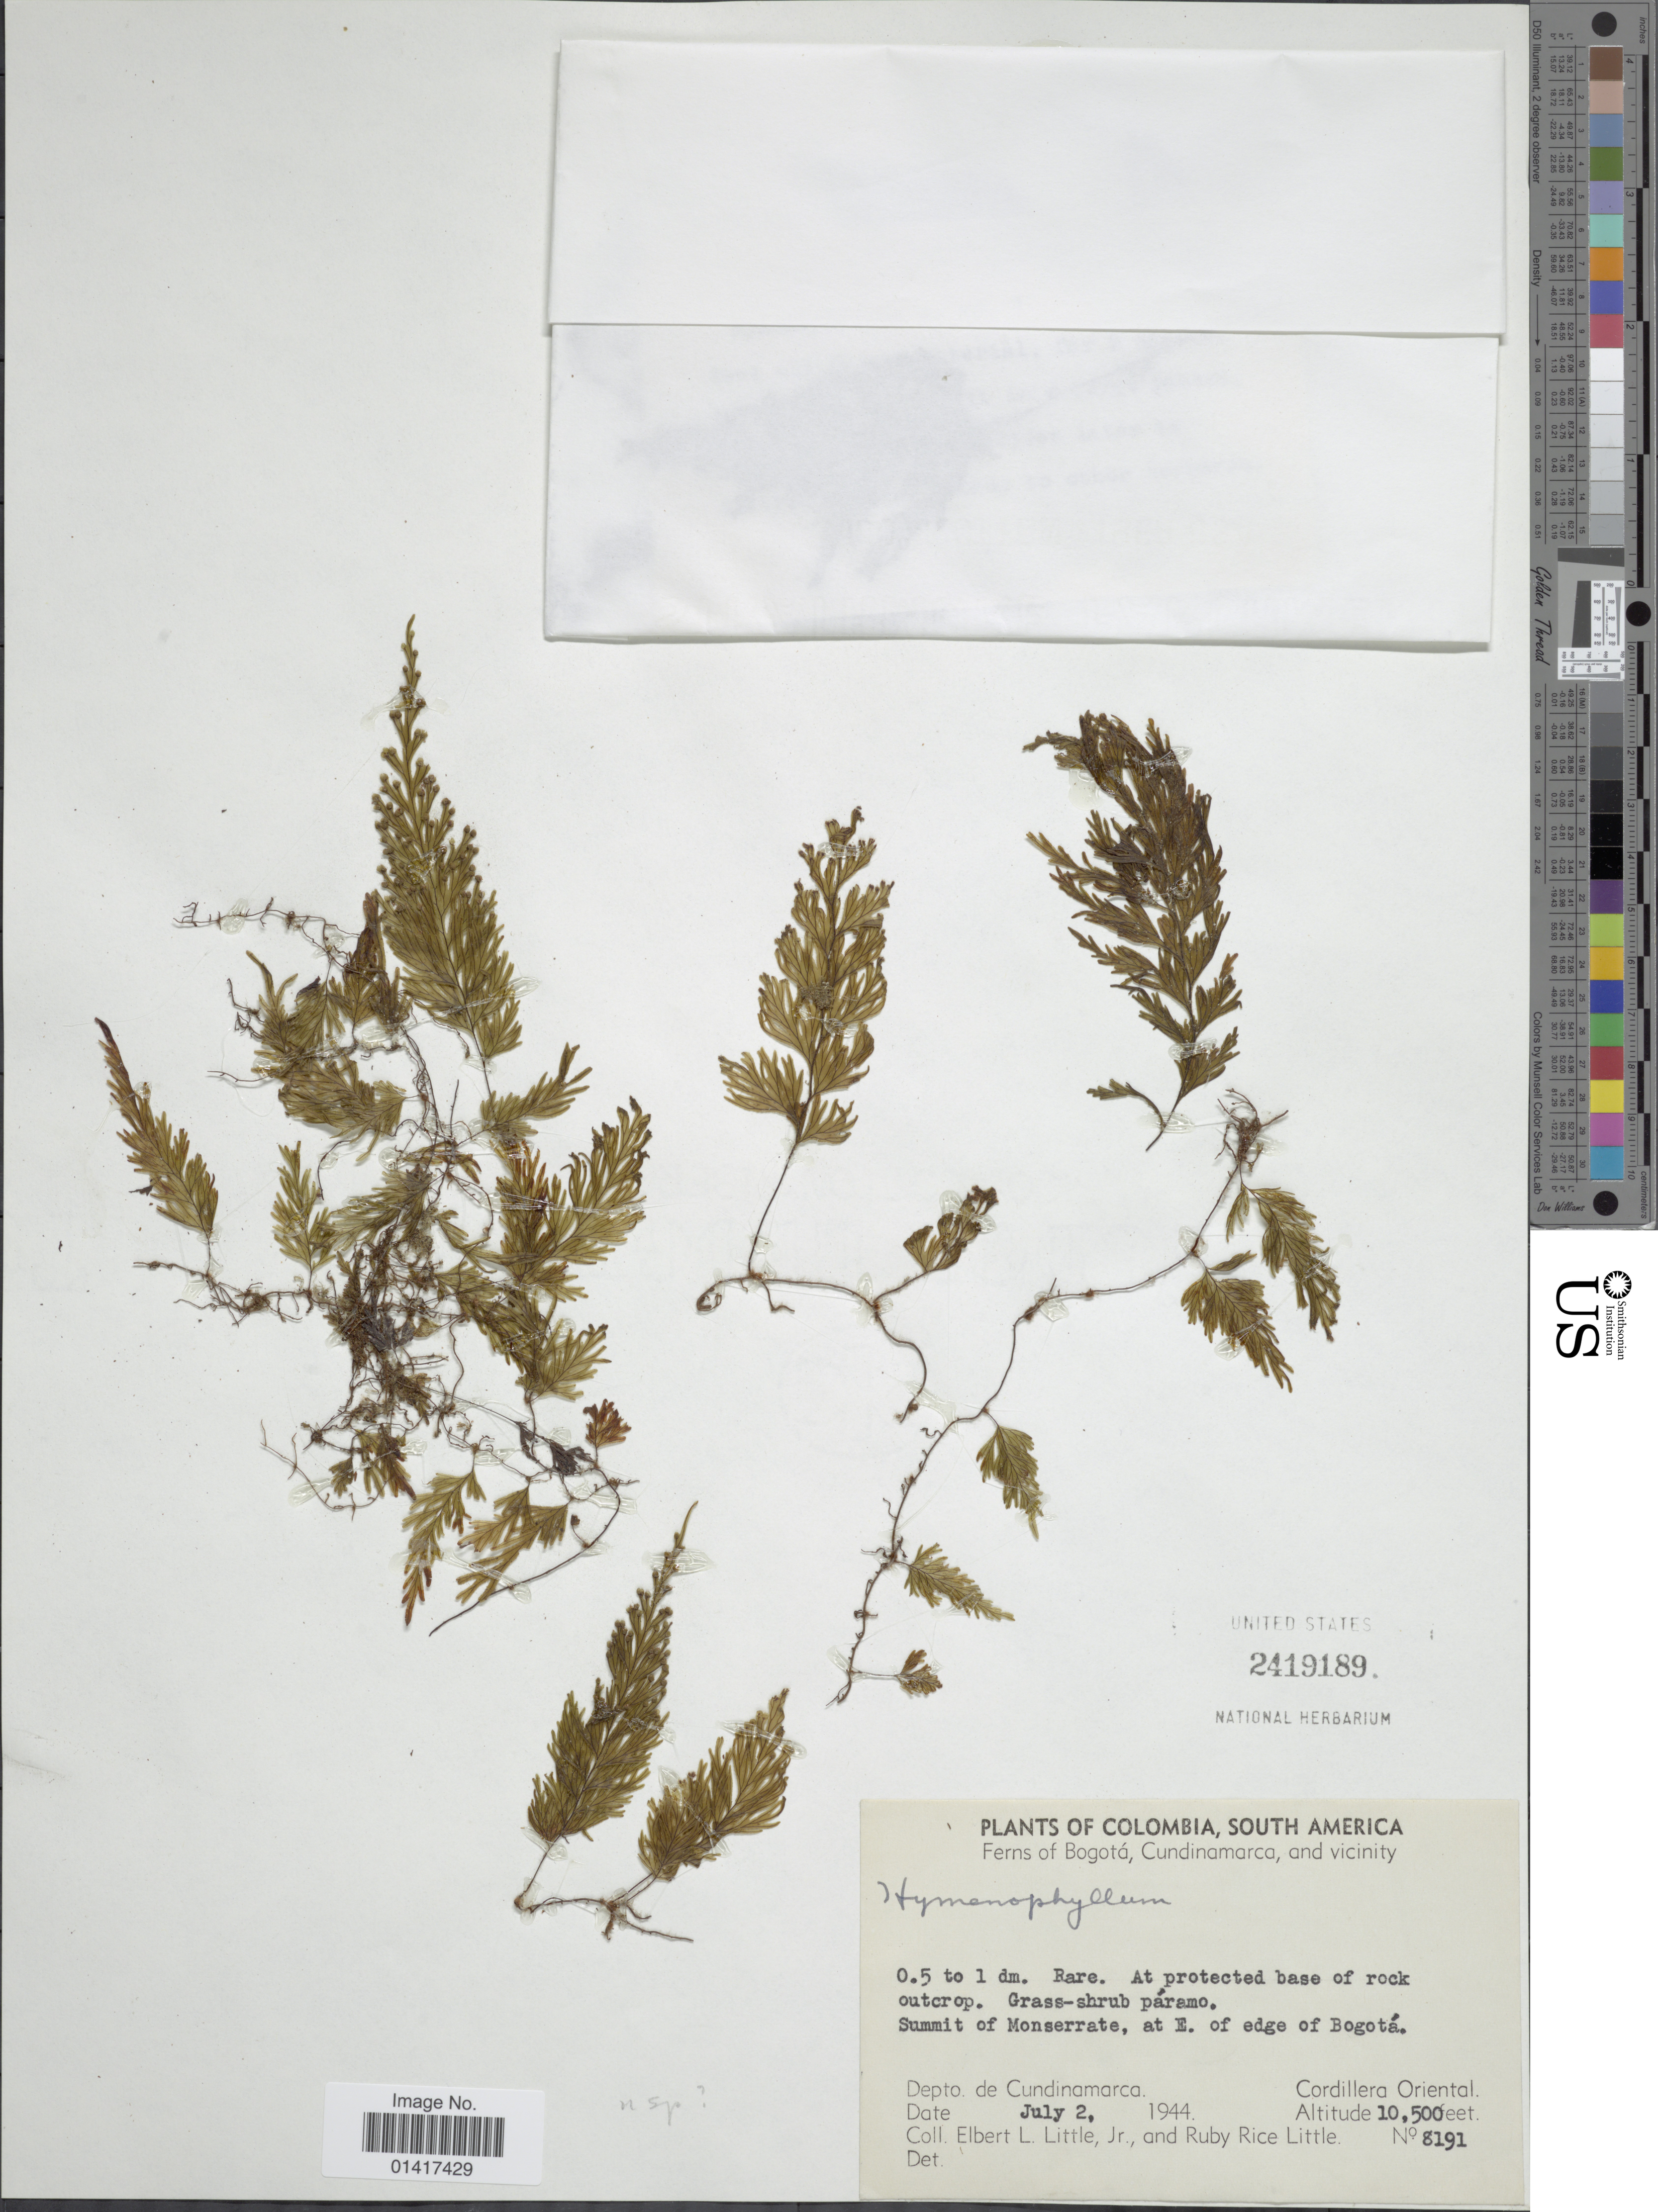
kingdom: Plantae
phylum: Tracheophyta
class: Polypodiopsida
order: Hymenophyllales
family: Hymenophyllaceae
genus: Hymenophyllum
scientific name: Hymenophyllum sp.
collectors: E. L. Little & R. R. Little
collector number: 8191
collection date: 1944-07-02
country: Colombia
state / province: Cundinamarca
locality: Bogota, Cundinamarca and vicinity. Cordillera Oriental. Summit of Monserrate, at E. of edge of Bogota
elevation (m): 3200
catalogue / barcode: US 2419189